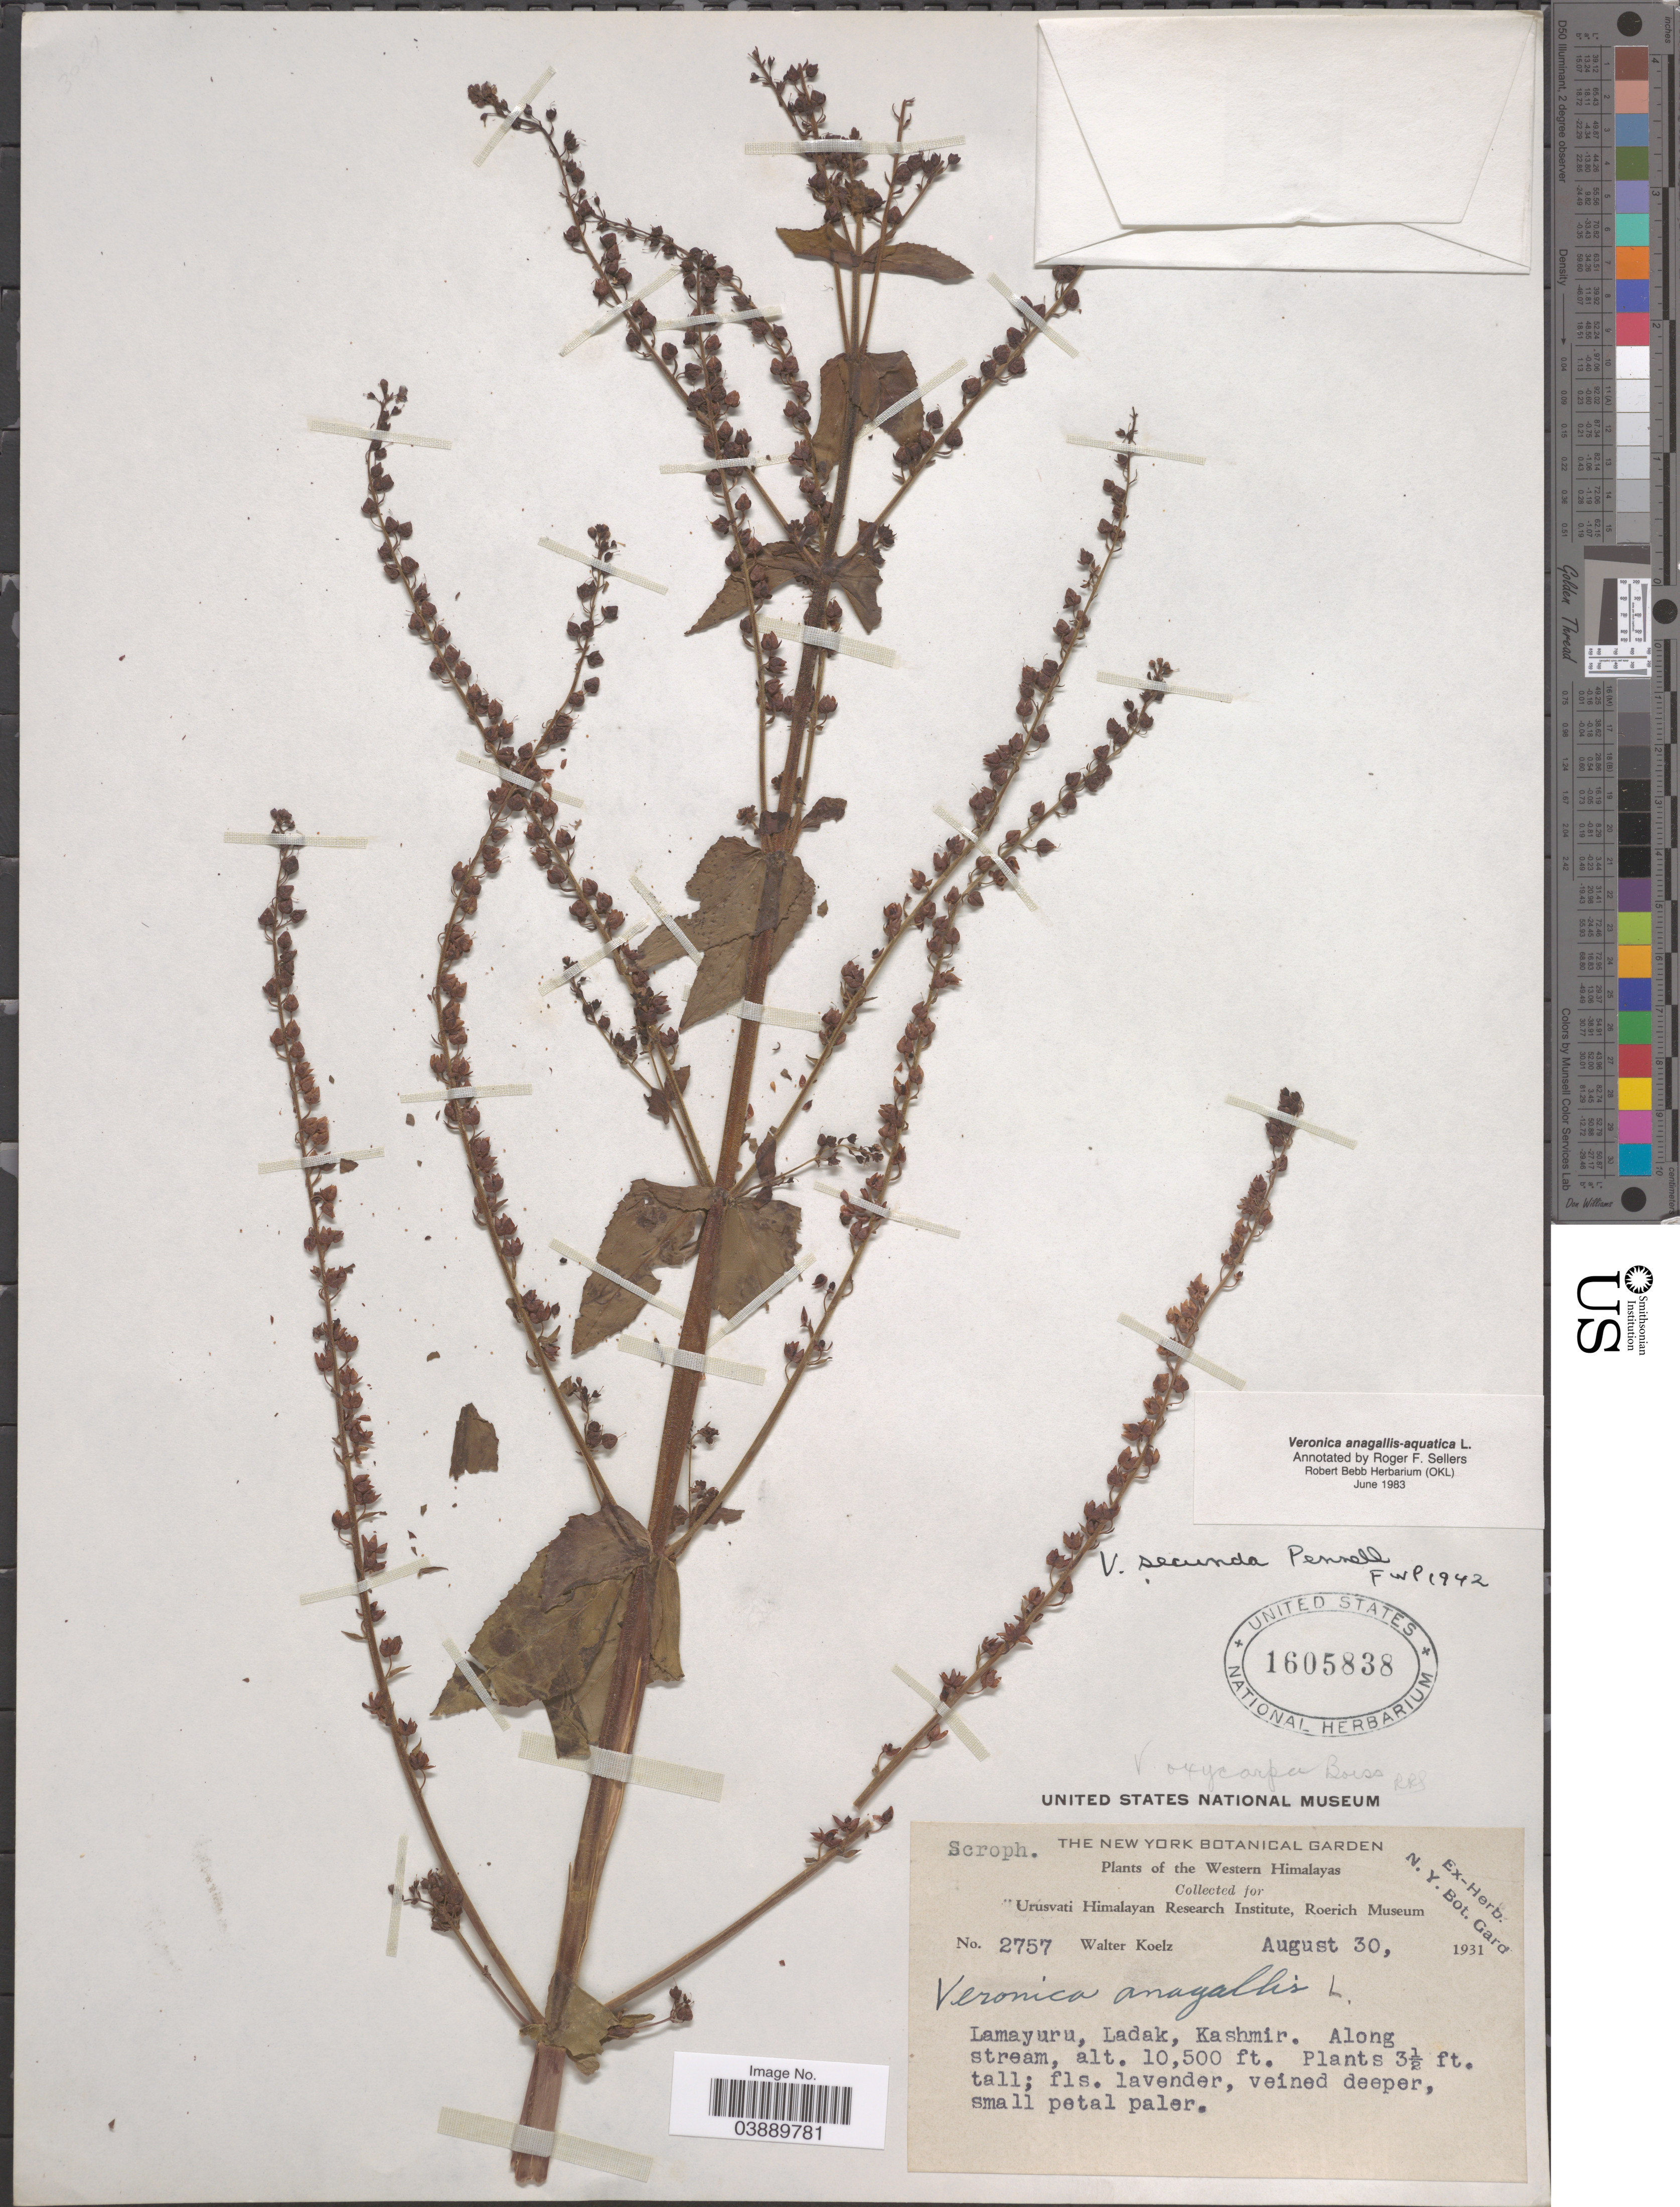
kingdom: Plantae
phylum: Tracheophyta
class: Magnoliopsida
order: Lamiales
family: Plantaginaceae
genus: Veronica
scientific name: Veronica anagallis-aquatica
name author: L.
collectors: W. N. Koelz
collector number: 2757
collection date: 1931-08-30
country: India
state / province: Ladakh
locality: The Western Himalayas. Lamayuru, Ladak, Kashmir.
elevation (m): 3200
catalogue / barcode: US 1605838